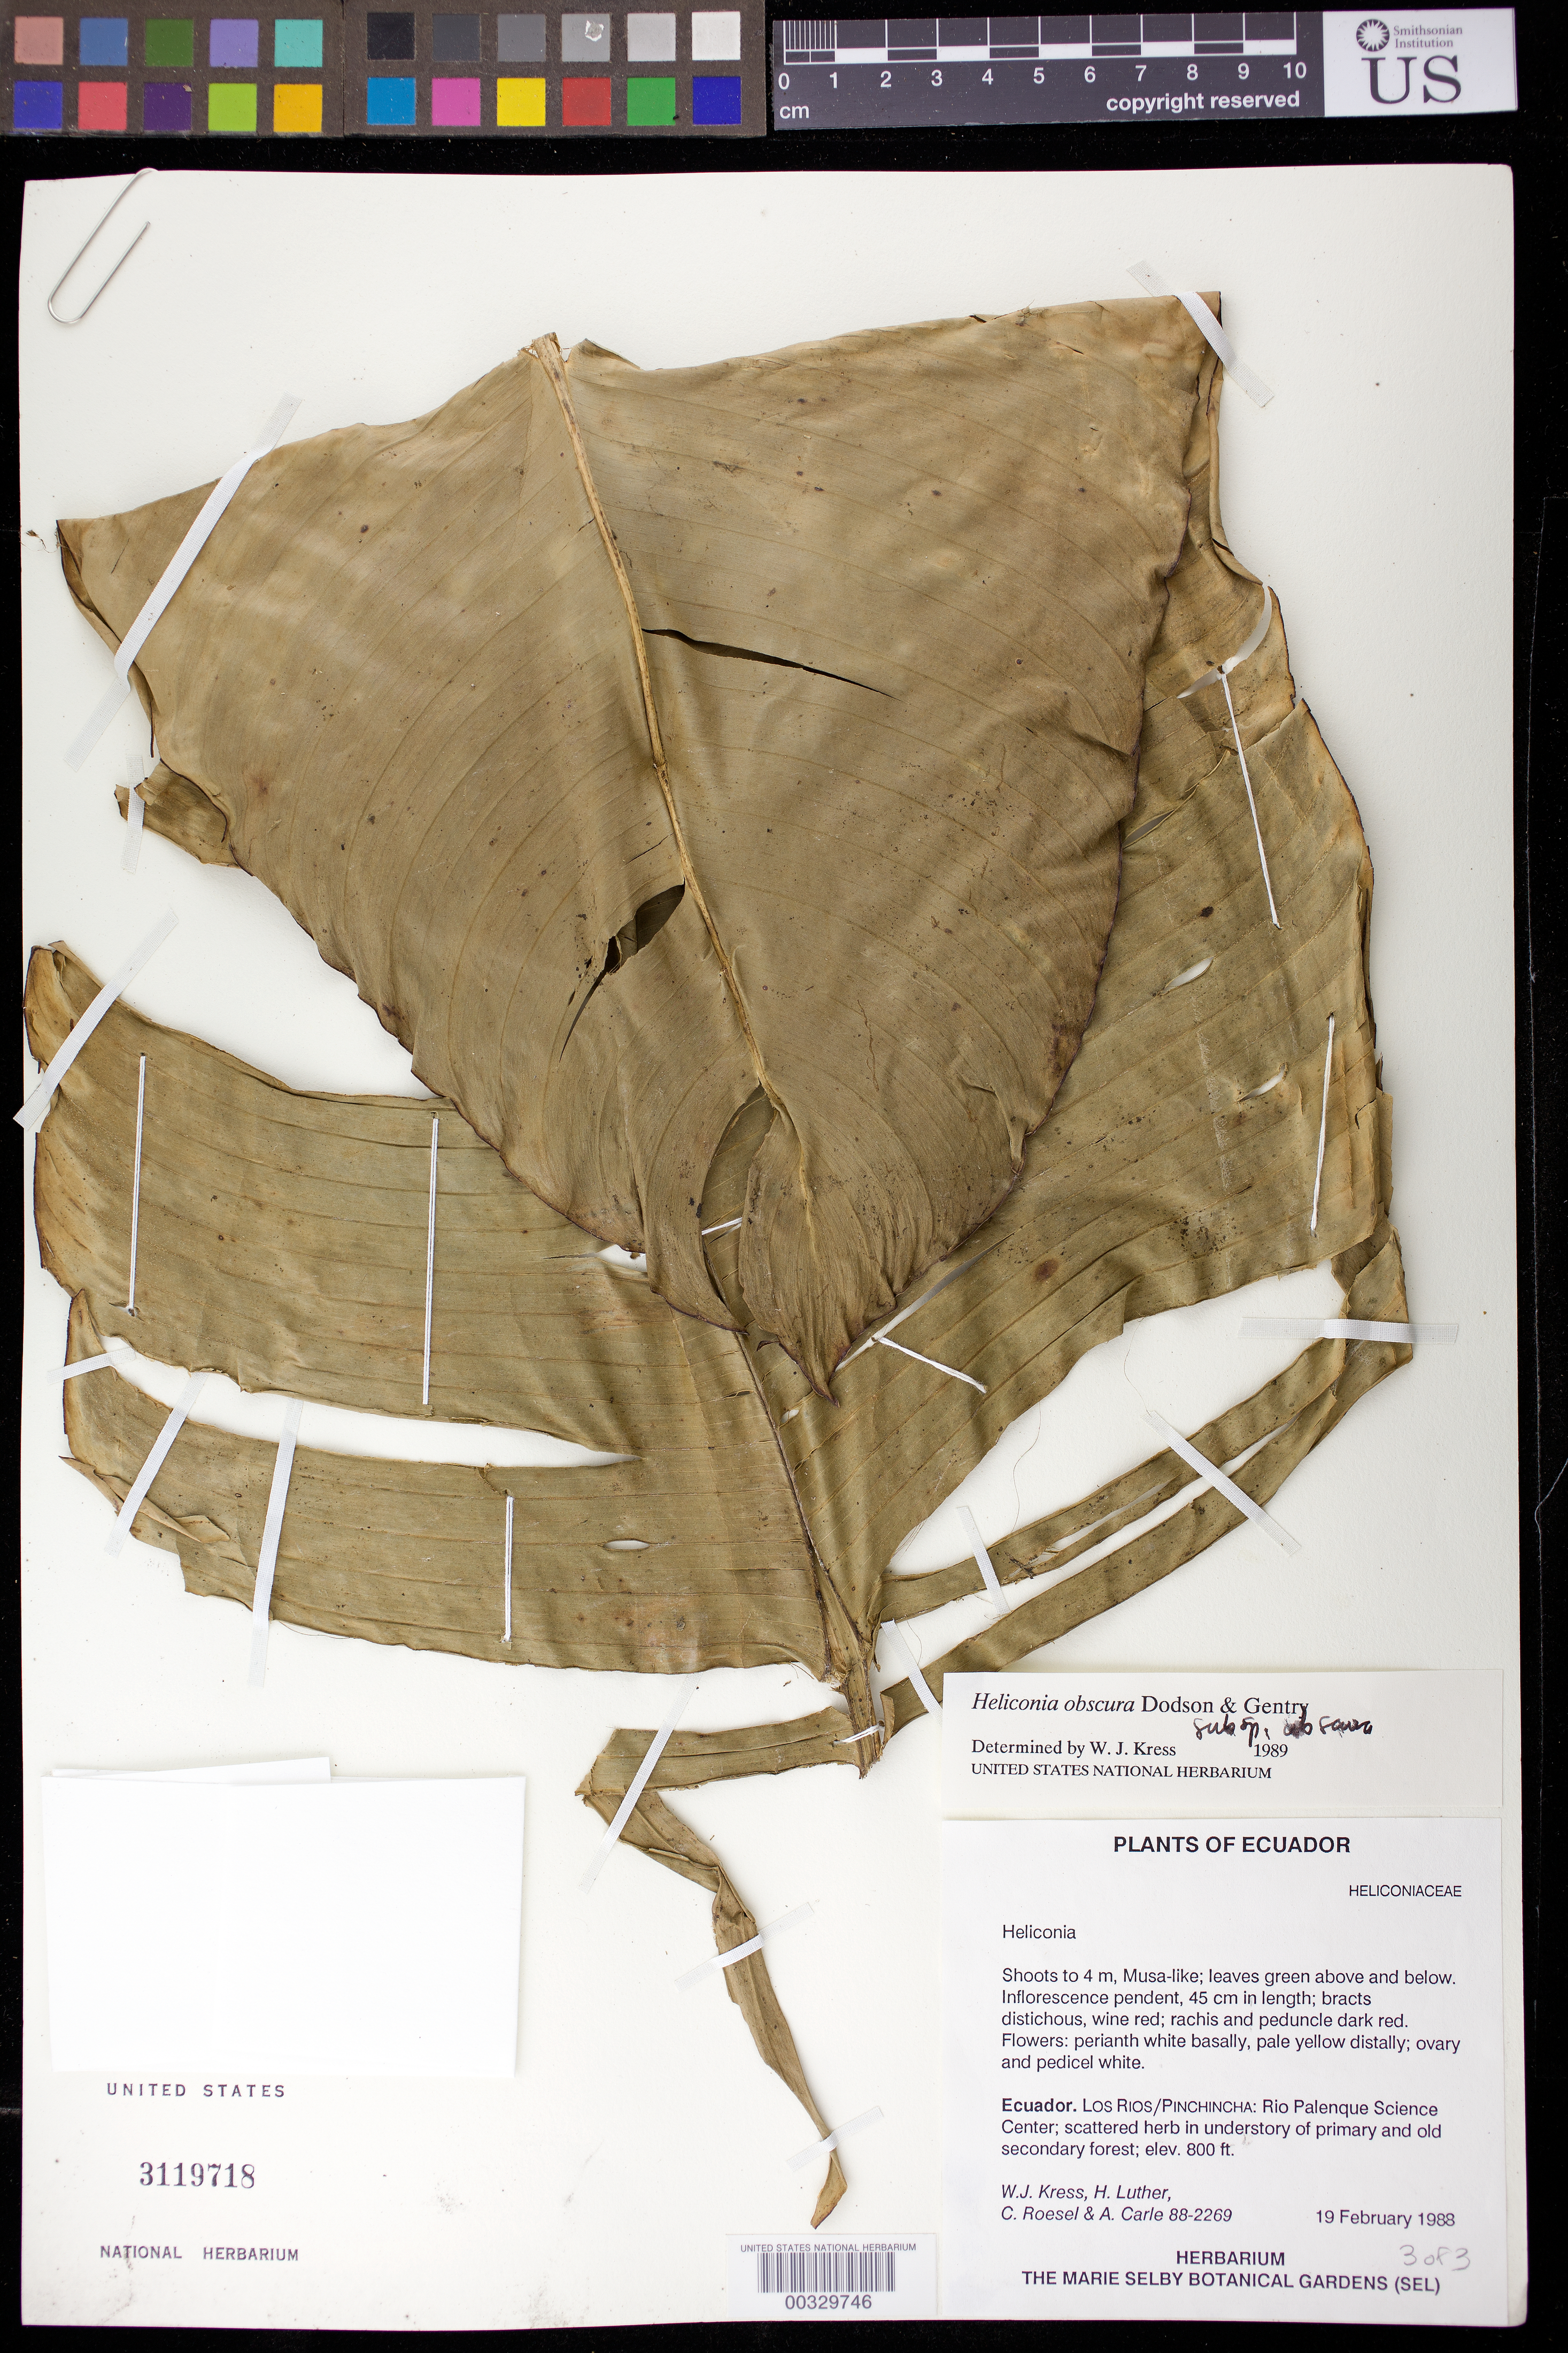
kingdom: Plantae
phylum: Tracheophyta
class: Liliopsida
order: Zingiberales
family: Heliconiaceae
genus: Heliconia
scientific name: Heliconia obscura subsp. obscura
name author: Dodson & Gentry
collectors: W. J. Kress, Harry E. Luther, C. S. Roesel & A. Carle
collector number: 88-2269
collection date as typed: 19 Feb 1988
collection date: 1988-02-19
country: Ecuador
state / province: Los Ríos / Pichincha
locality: Rio palenque science center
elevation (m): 244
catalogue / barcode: US 3119718